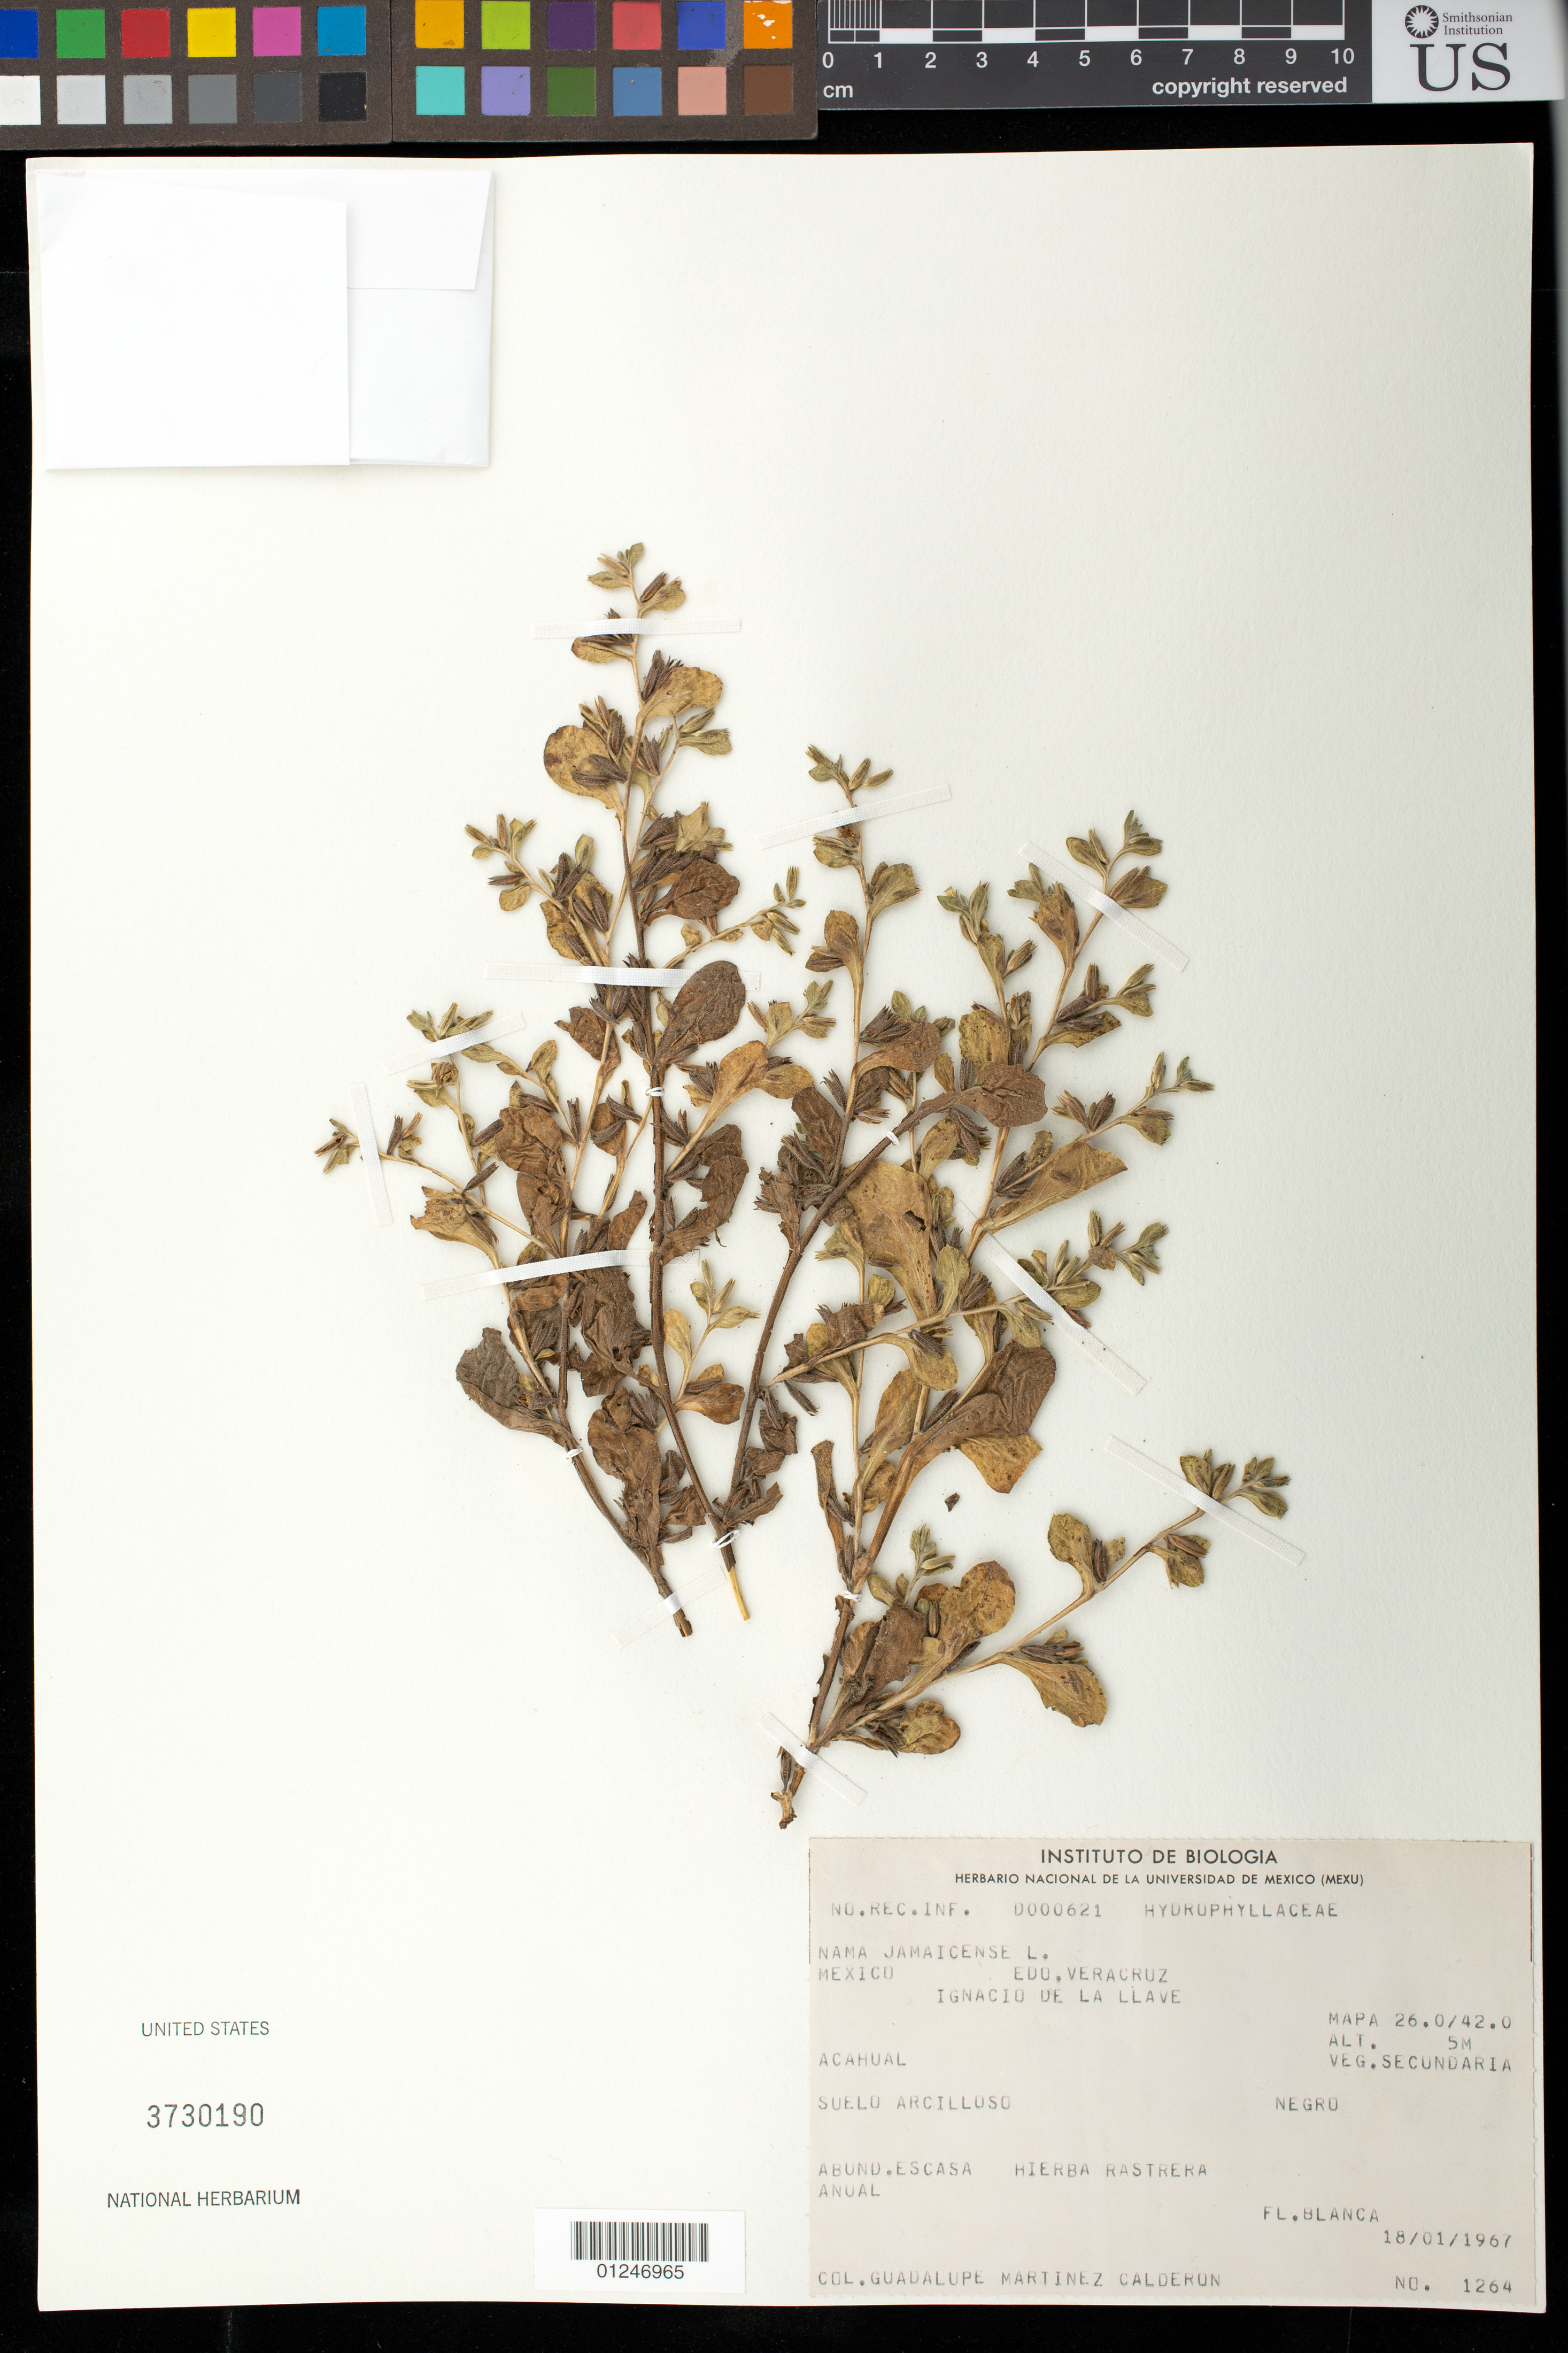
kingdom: Plantae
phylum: Tracheophyta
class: Magnoliopsida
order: Boraginales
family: Namaceae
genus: Nama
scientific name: Nama jamaicensis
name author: L.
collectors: G. Martínez Calderón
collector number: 1264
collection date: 1967-01-18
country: Mexico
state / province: Veracruz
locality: IGNACIO DE LA LLAVE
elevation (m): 5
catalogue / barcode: US 3730190